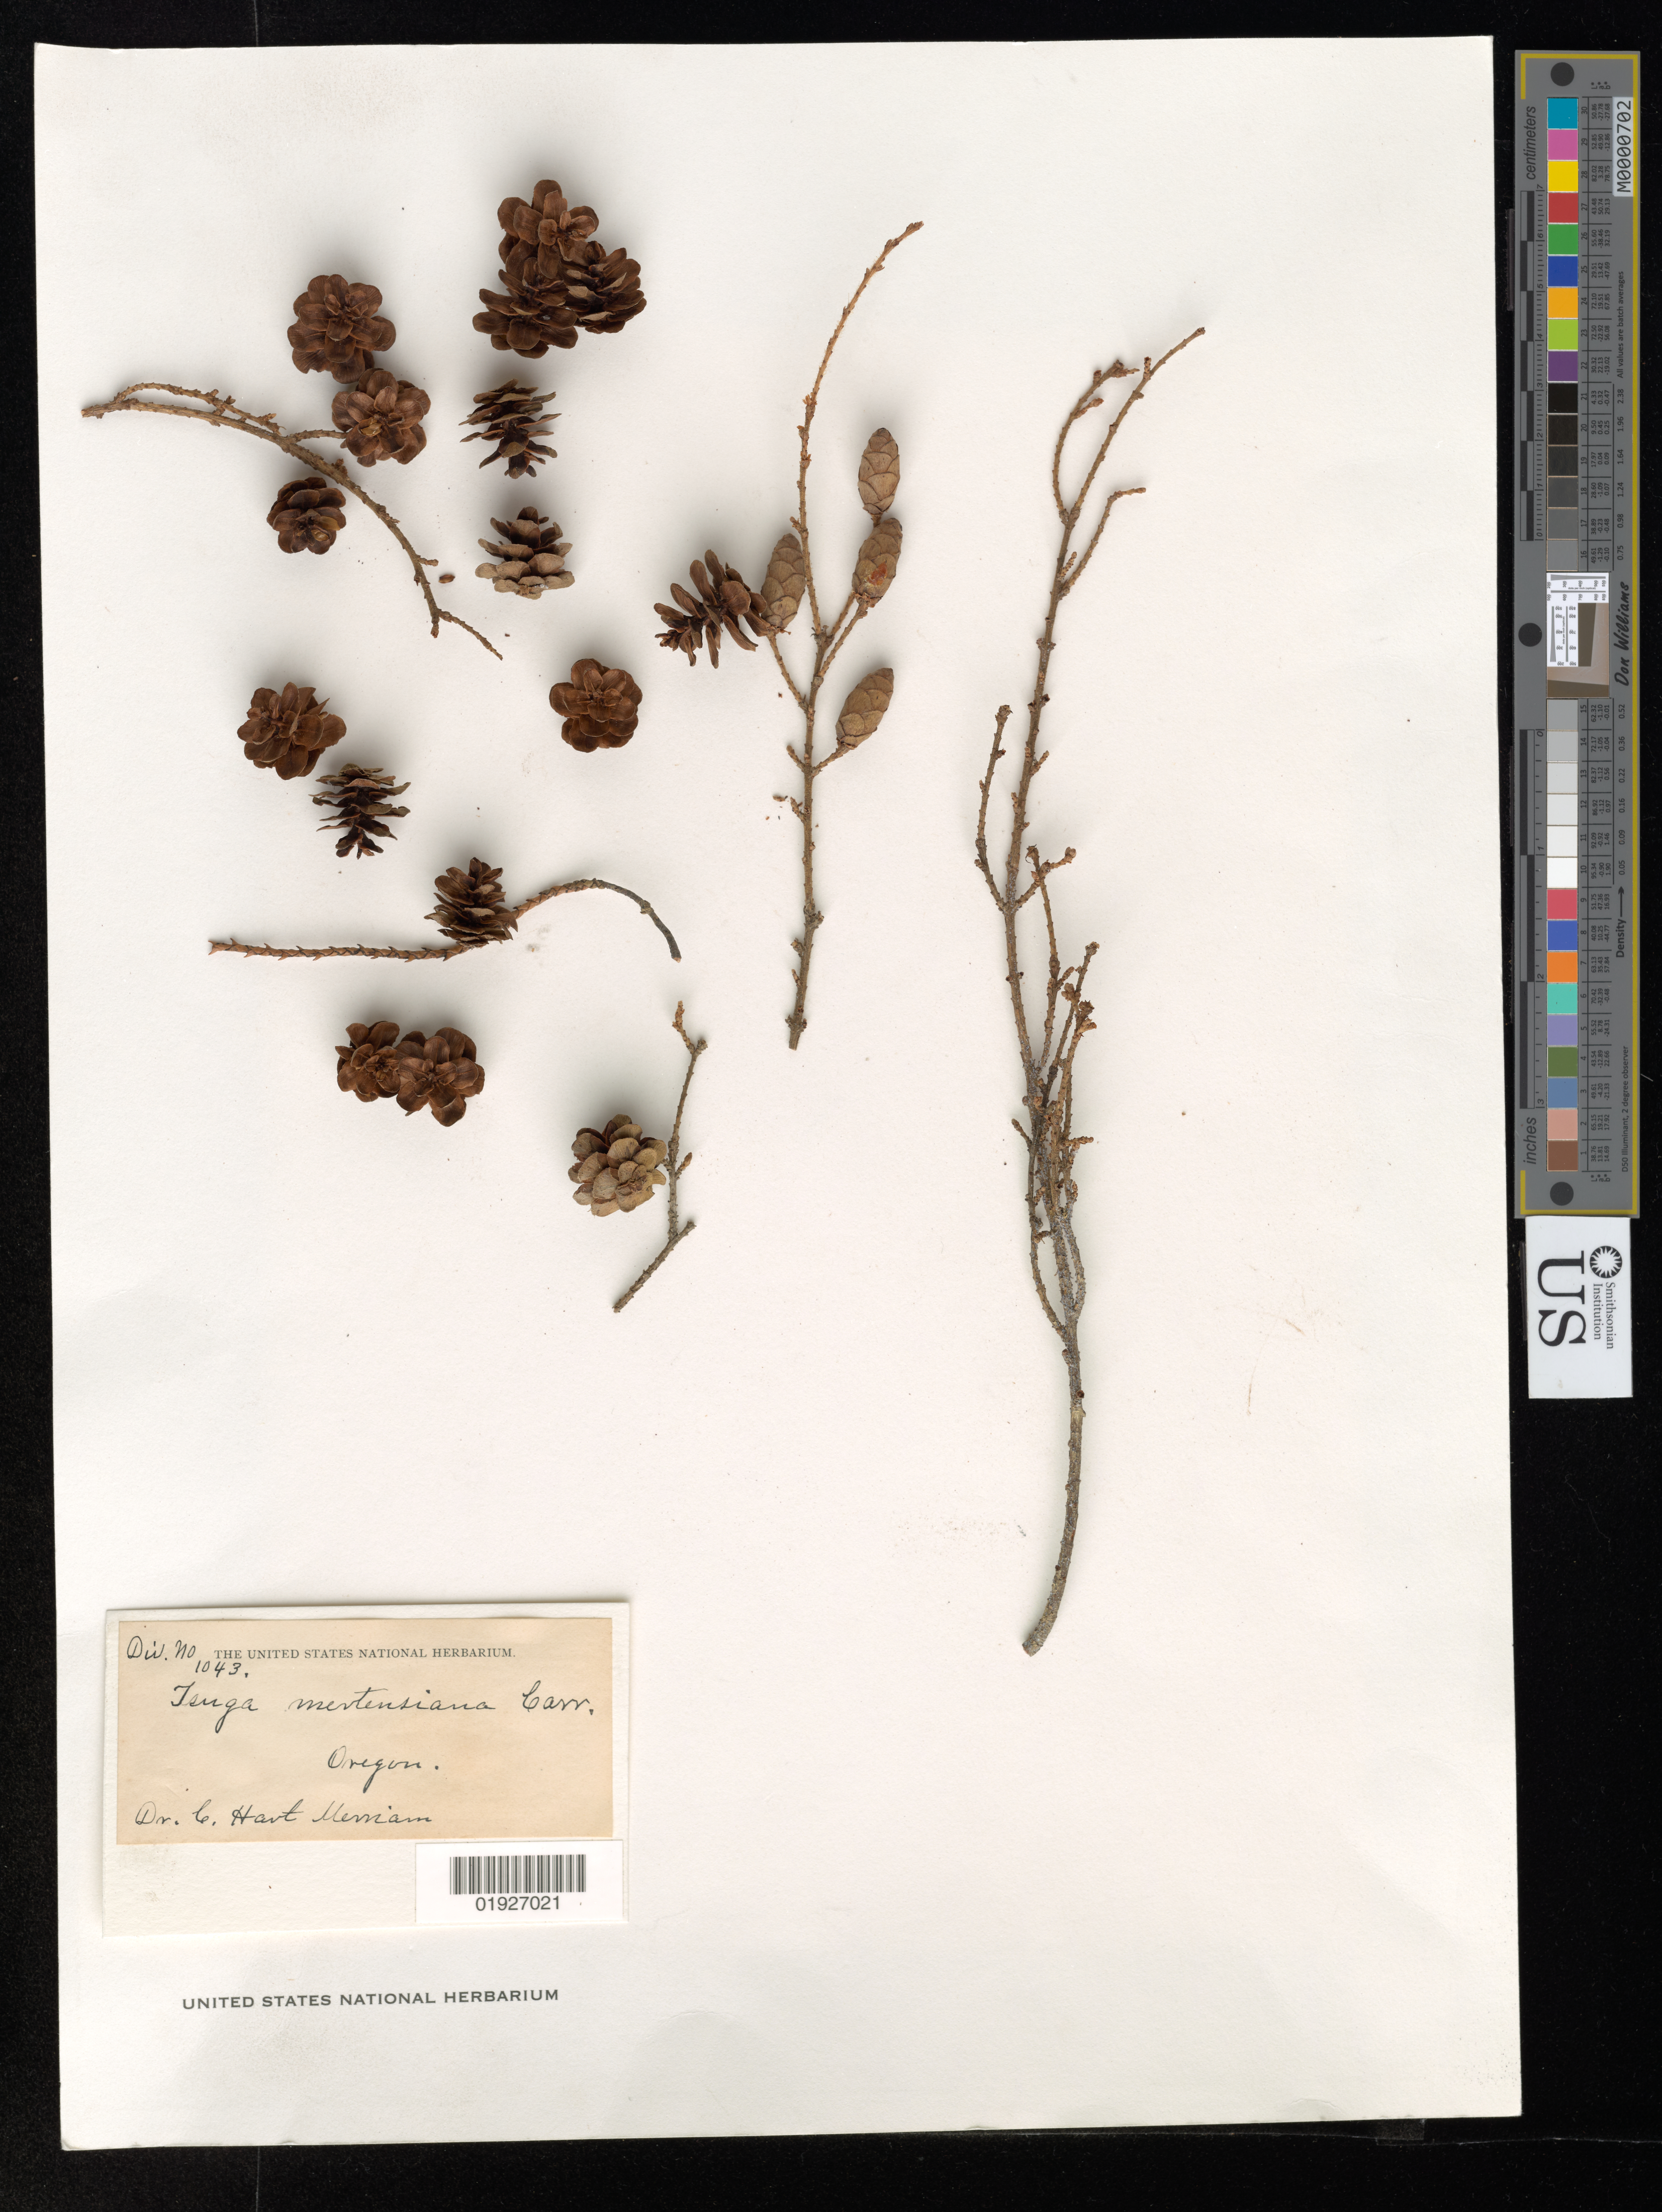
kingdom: Plantae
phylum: Tracheophyta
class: Pinopsida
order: Pinales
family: Pinaceae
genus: Tsuga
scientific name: Tsuga mertensiana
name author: (Bong.) Carrière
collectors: C. Merriam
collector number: Div. no. 1043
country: United States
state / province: Oregon